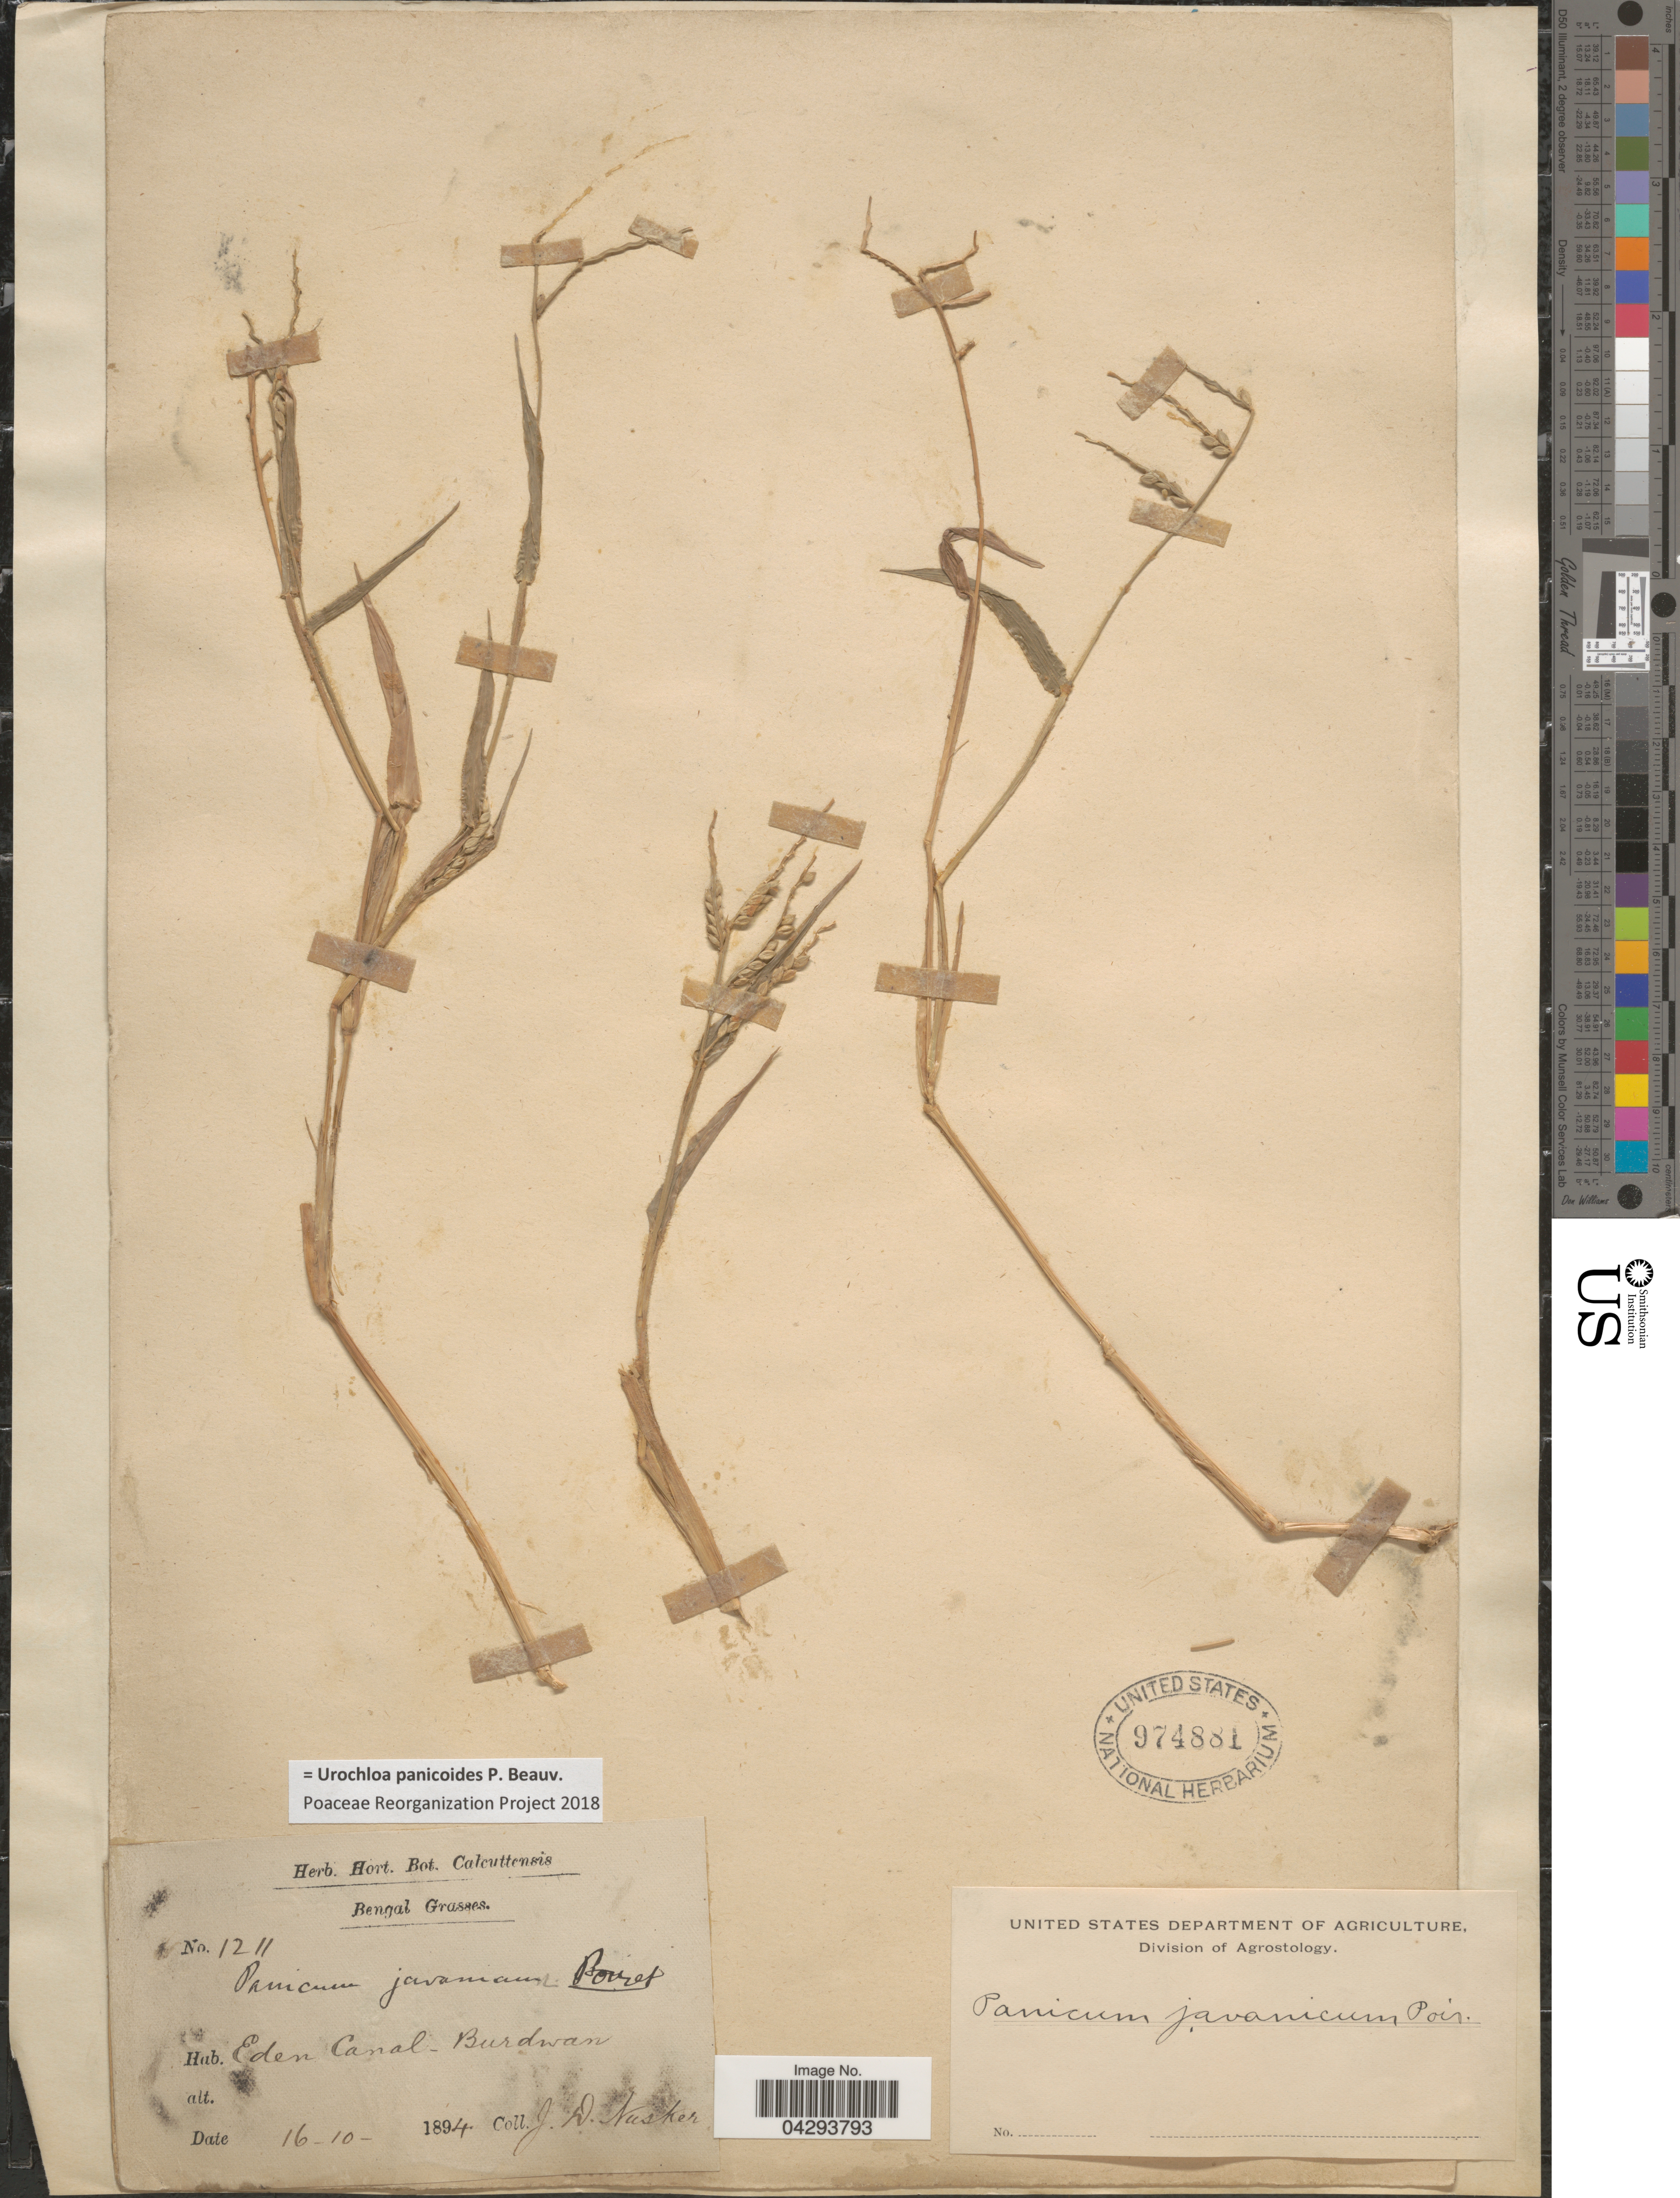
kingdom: Plantae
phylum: Tracheophyta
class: Liliopsida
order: Poales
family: Poaceae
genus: Urochloa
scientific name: Urochloa panicoides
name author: P. Beauv.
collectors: J. D. Nusker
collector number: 1211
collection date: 1894-10-16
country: India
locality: Bengal. Eden Canal- Burdwan.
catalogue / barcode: US 974881